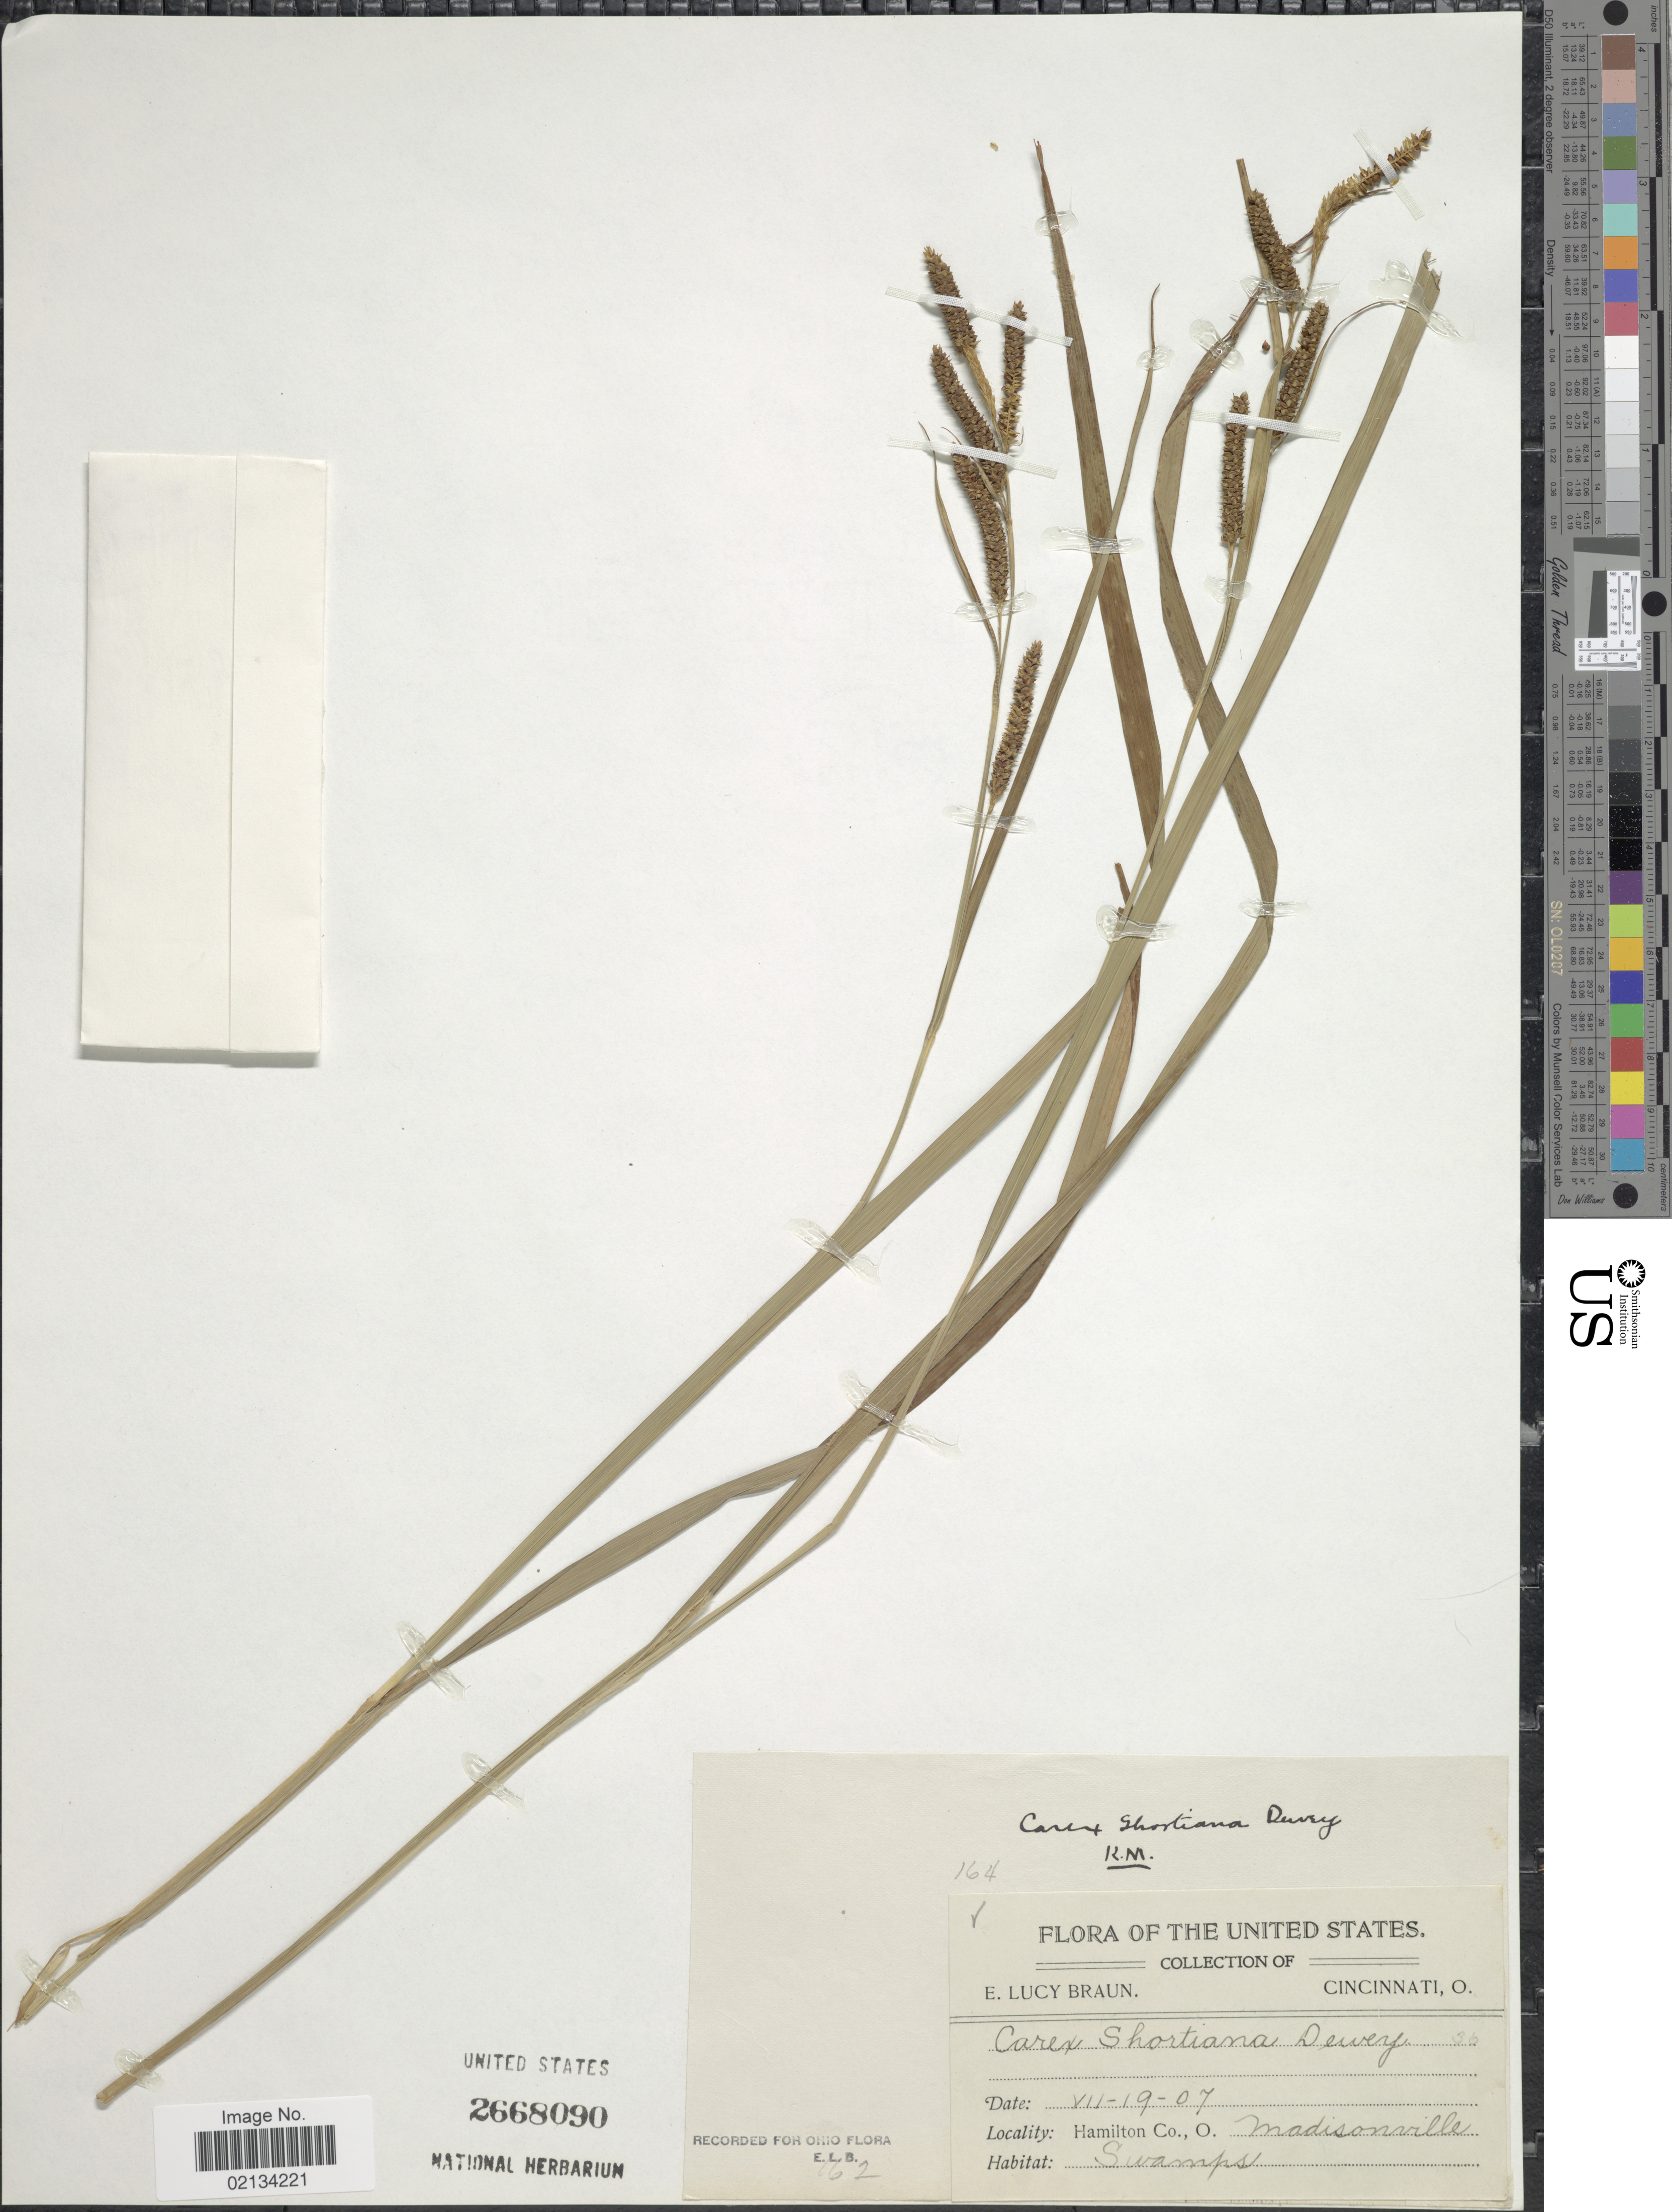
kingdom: Plantae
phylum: Tracheophyta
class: Liliopsida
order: Poales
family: Cyperaceae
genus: Carex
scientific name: Carex shortiana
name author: Dewey & Torr.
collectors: E. L. Braun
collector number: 35*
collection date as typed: Transcribed d/m/y: 19/7/7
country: United States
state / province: Ohio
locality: Hamilton Co., Madisonville, Swamps.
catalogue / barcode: US 2668090